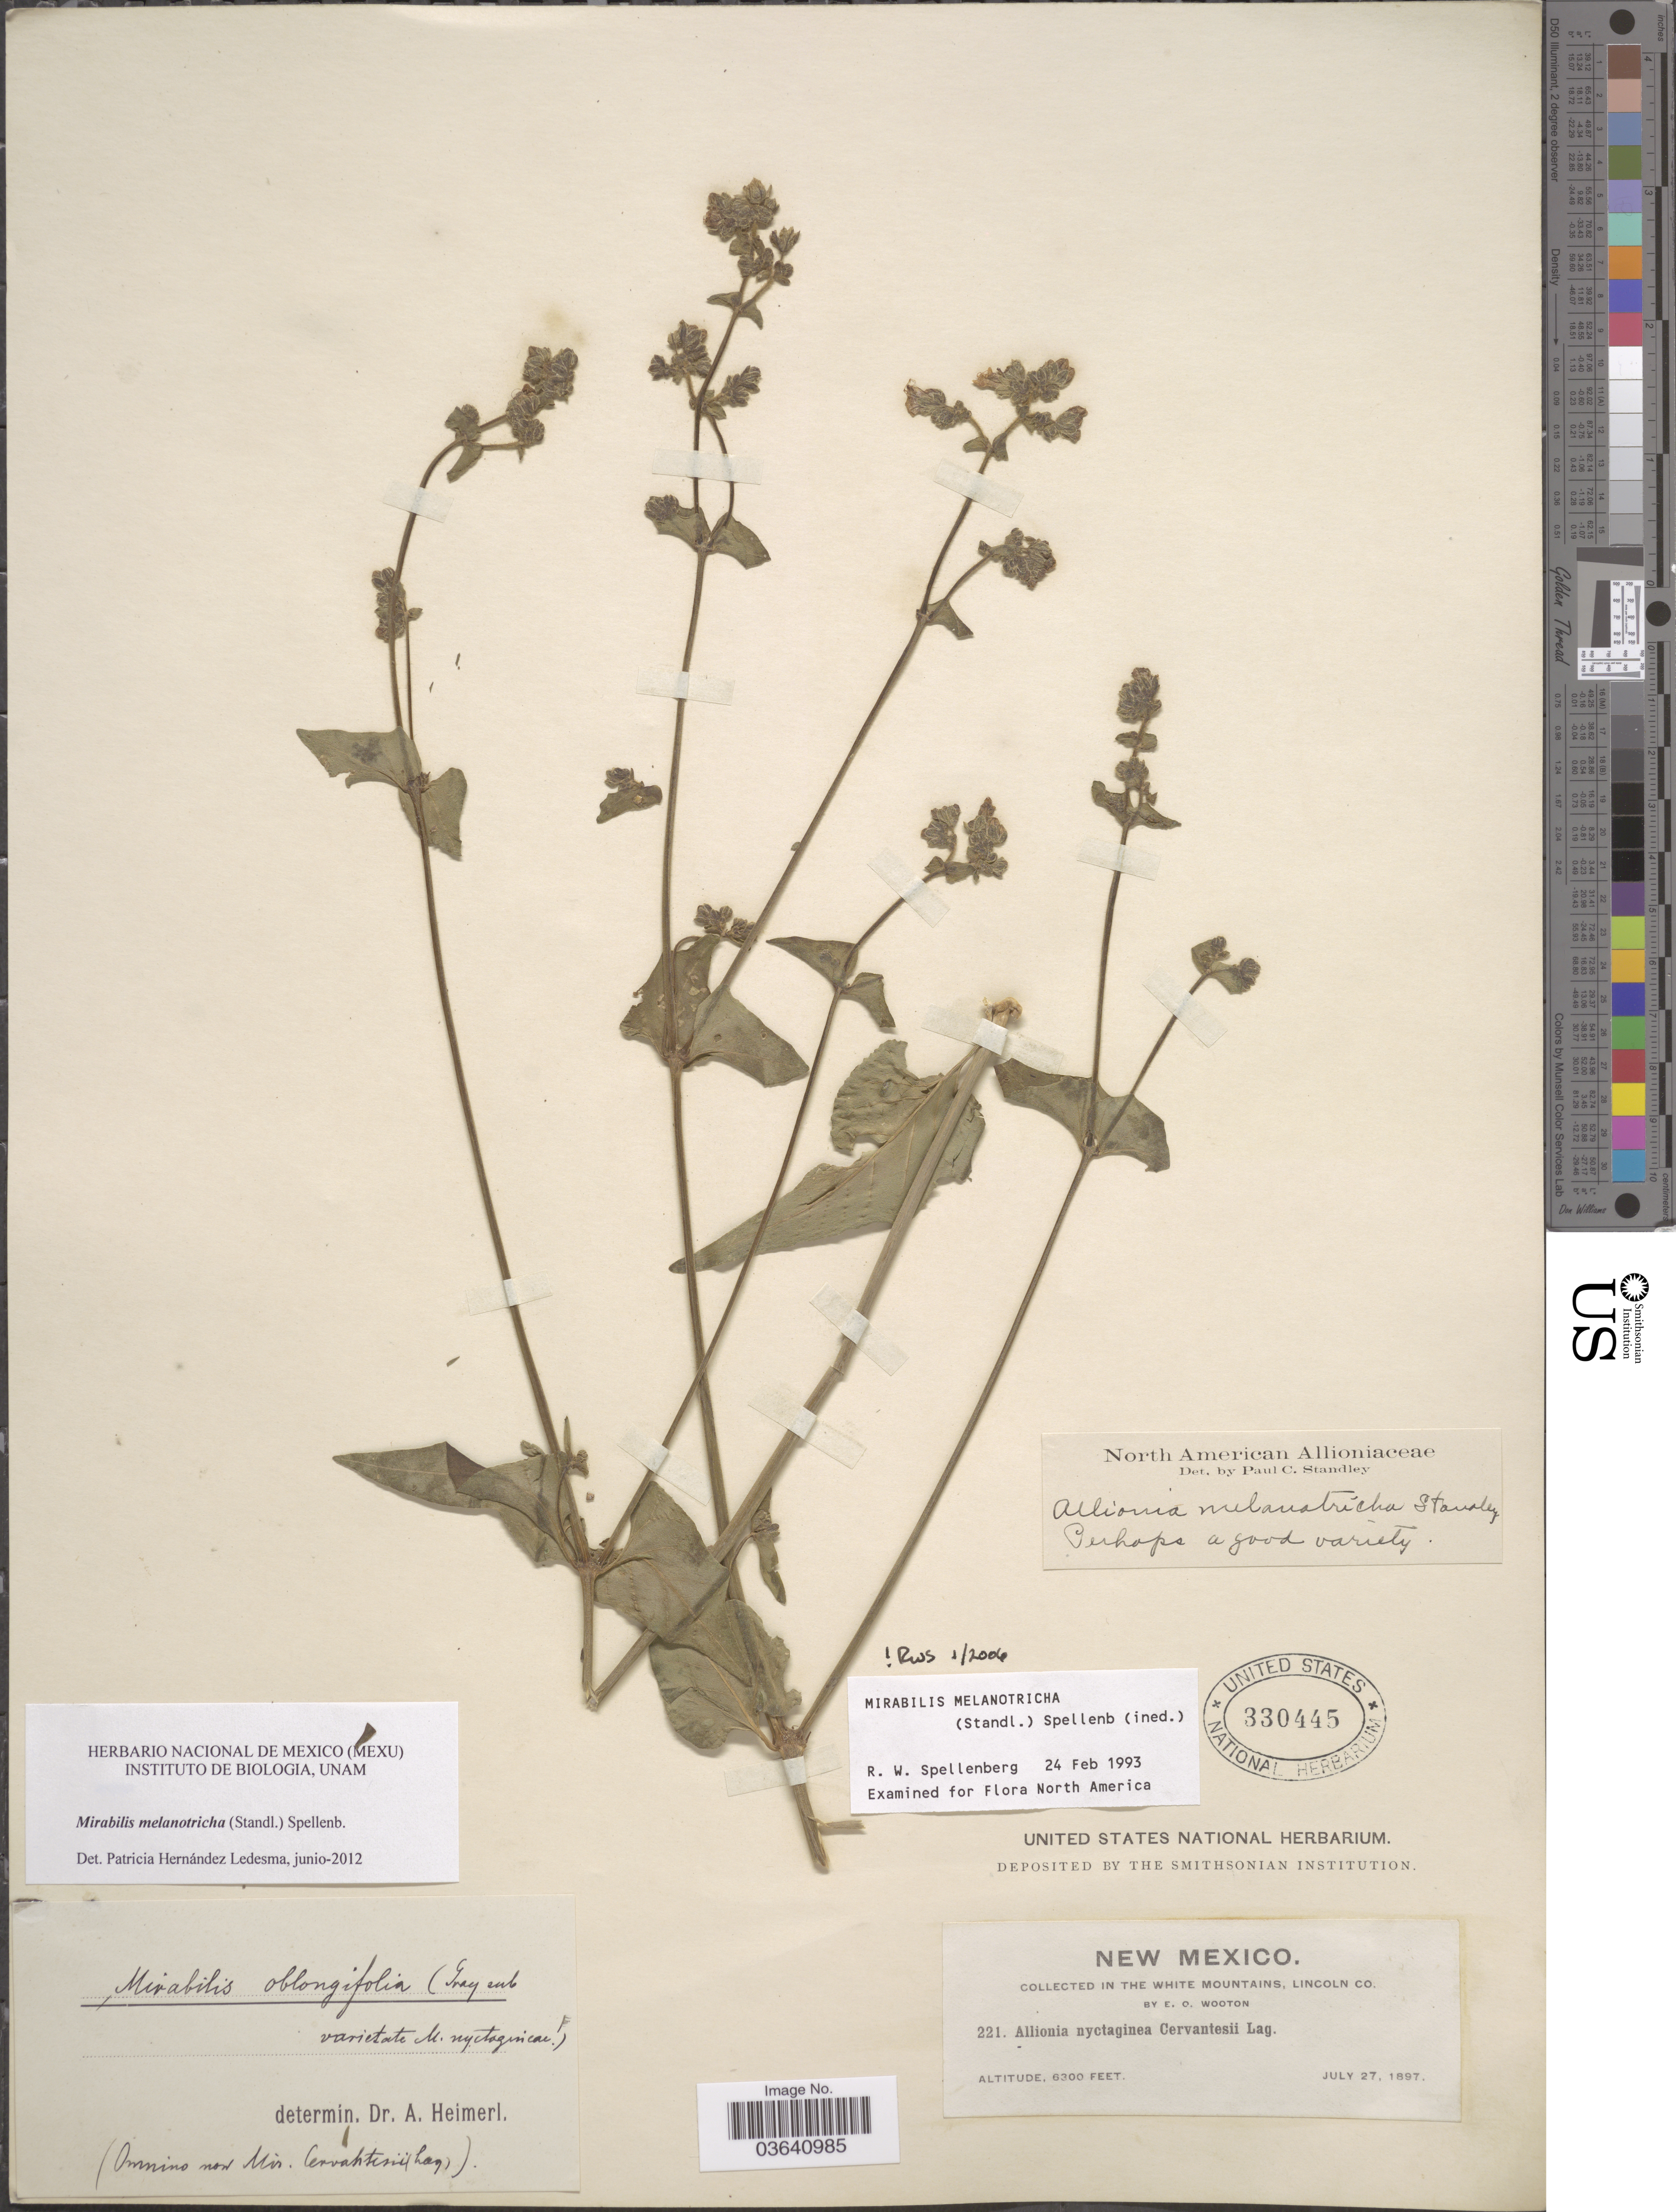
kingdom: Plantae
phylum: Tracheophyta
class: Magnoliopsida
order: Caryophyllales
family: Nyctaginaceae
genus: Mirabilis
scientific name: Mirabilis melanotricha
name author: (Standl.) Spellenb.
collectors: E. O. Wooton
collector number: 221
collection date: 1897-07-27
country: United States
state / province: New Mexico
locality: In the White Mountains, Lincoln Co.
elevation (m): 1920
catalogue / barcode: US 330445